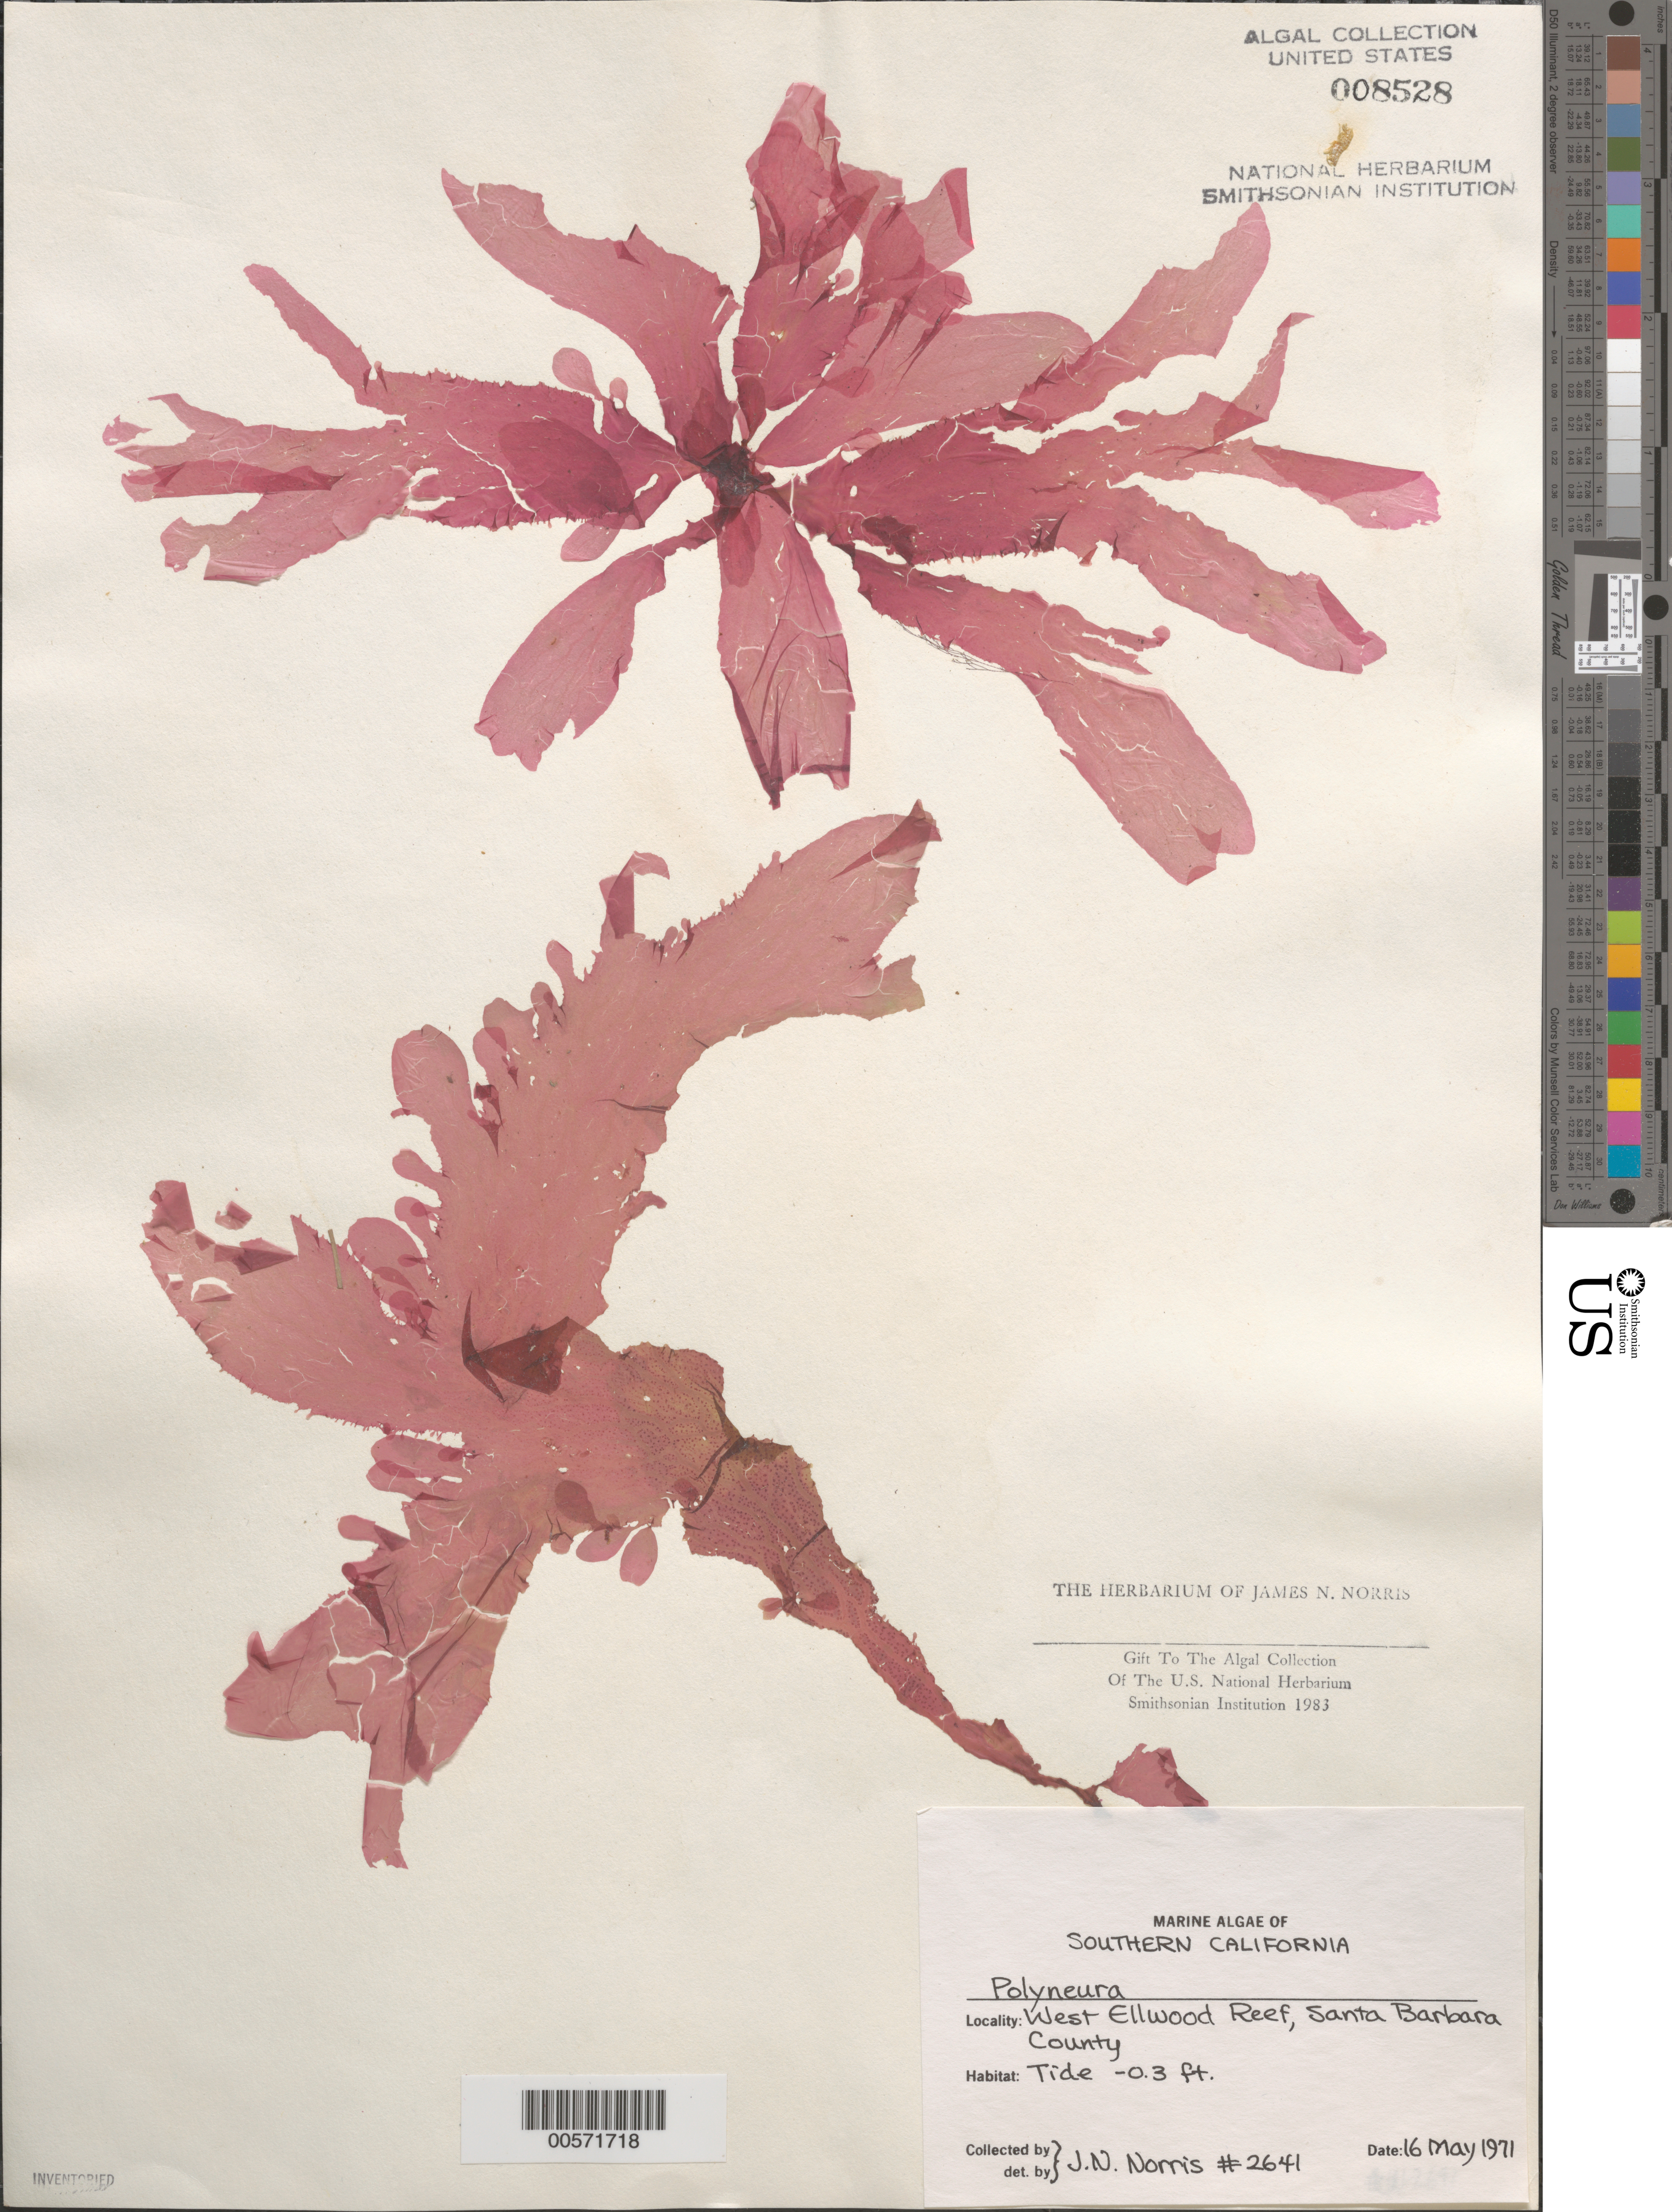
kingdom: Plantae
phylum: Rhodophyta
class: Florideophyceae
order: Ceramiales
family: Delesseriaceae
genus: Polyneura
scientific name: Polyneura sp.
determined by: Norris, James N.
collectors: J. N. Norris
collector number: JN-2641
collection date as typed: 16 May 1971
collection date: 1971-05-16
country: United States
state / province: California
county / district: Santa Barbara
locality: West Ellwood Reef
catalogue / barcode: US 8528